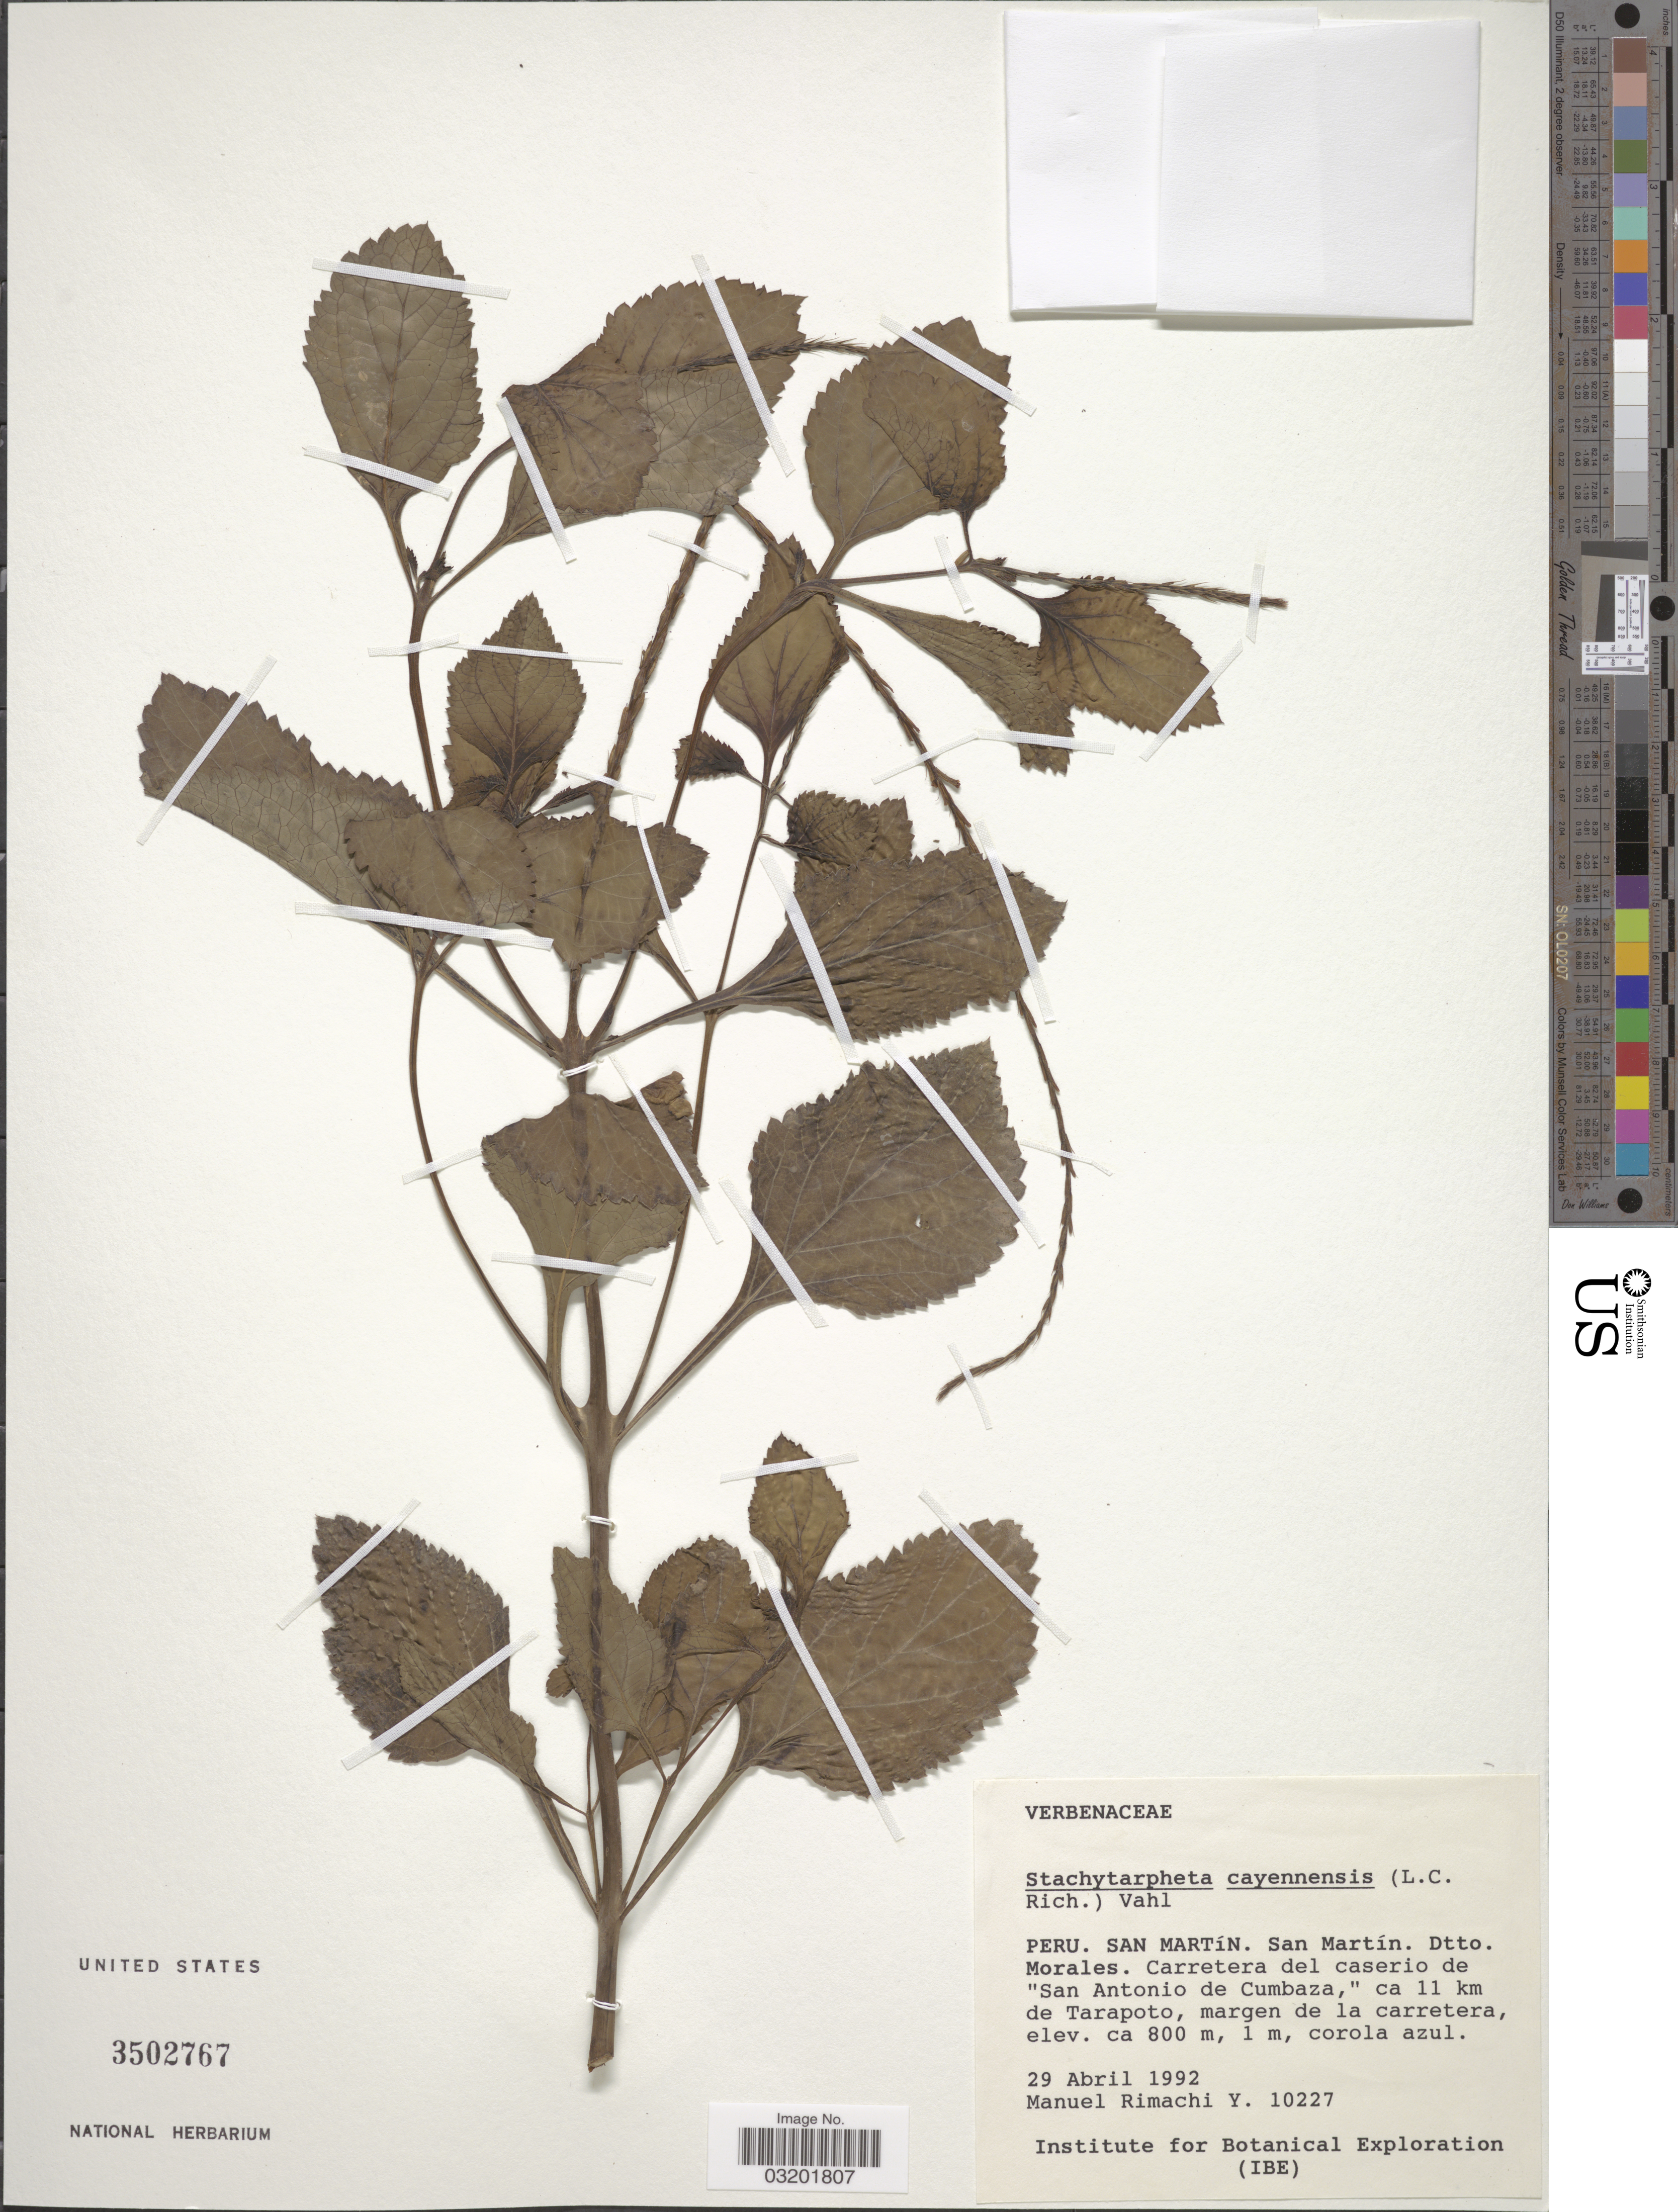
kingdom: Plantae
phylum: Tracheophyta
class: Magnoliopsida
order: Lamiales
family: Verbenaceae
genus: Stachytarpheta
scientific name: Stachytarpheta cayennensis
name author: (Rich.) Vahl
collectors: M. Rimachi Y.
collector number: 10227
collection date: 1992-04-29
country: Peru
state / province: San Martín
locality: San Martín. Dtto. Morales. Carretera del caserio de "San Antonio de Cumbaza," ca 11 km de Tarapoto.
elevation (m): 800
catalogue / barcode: US 3502767